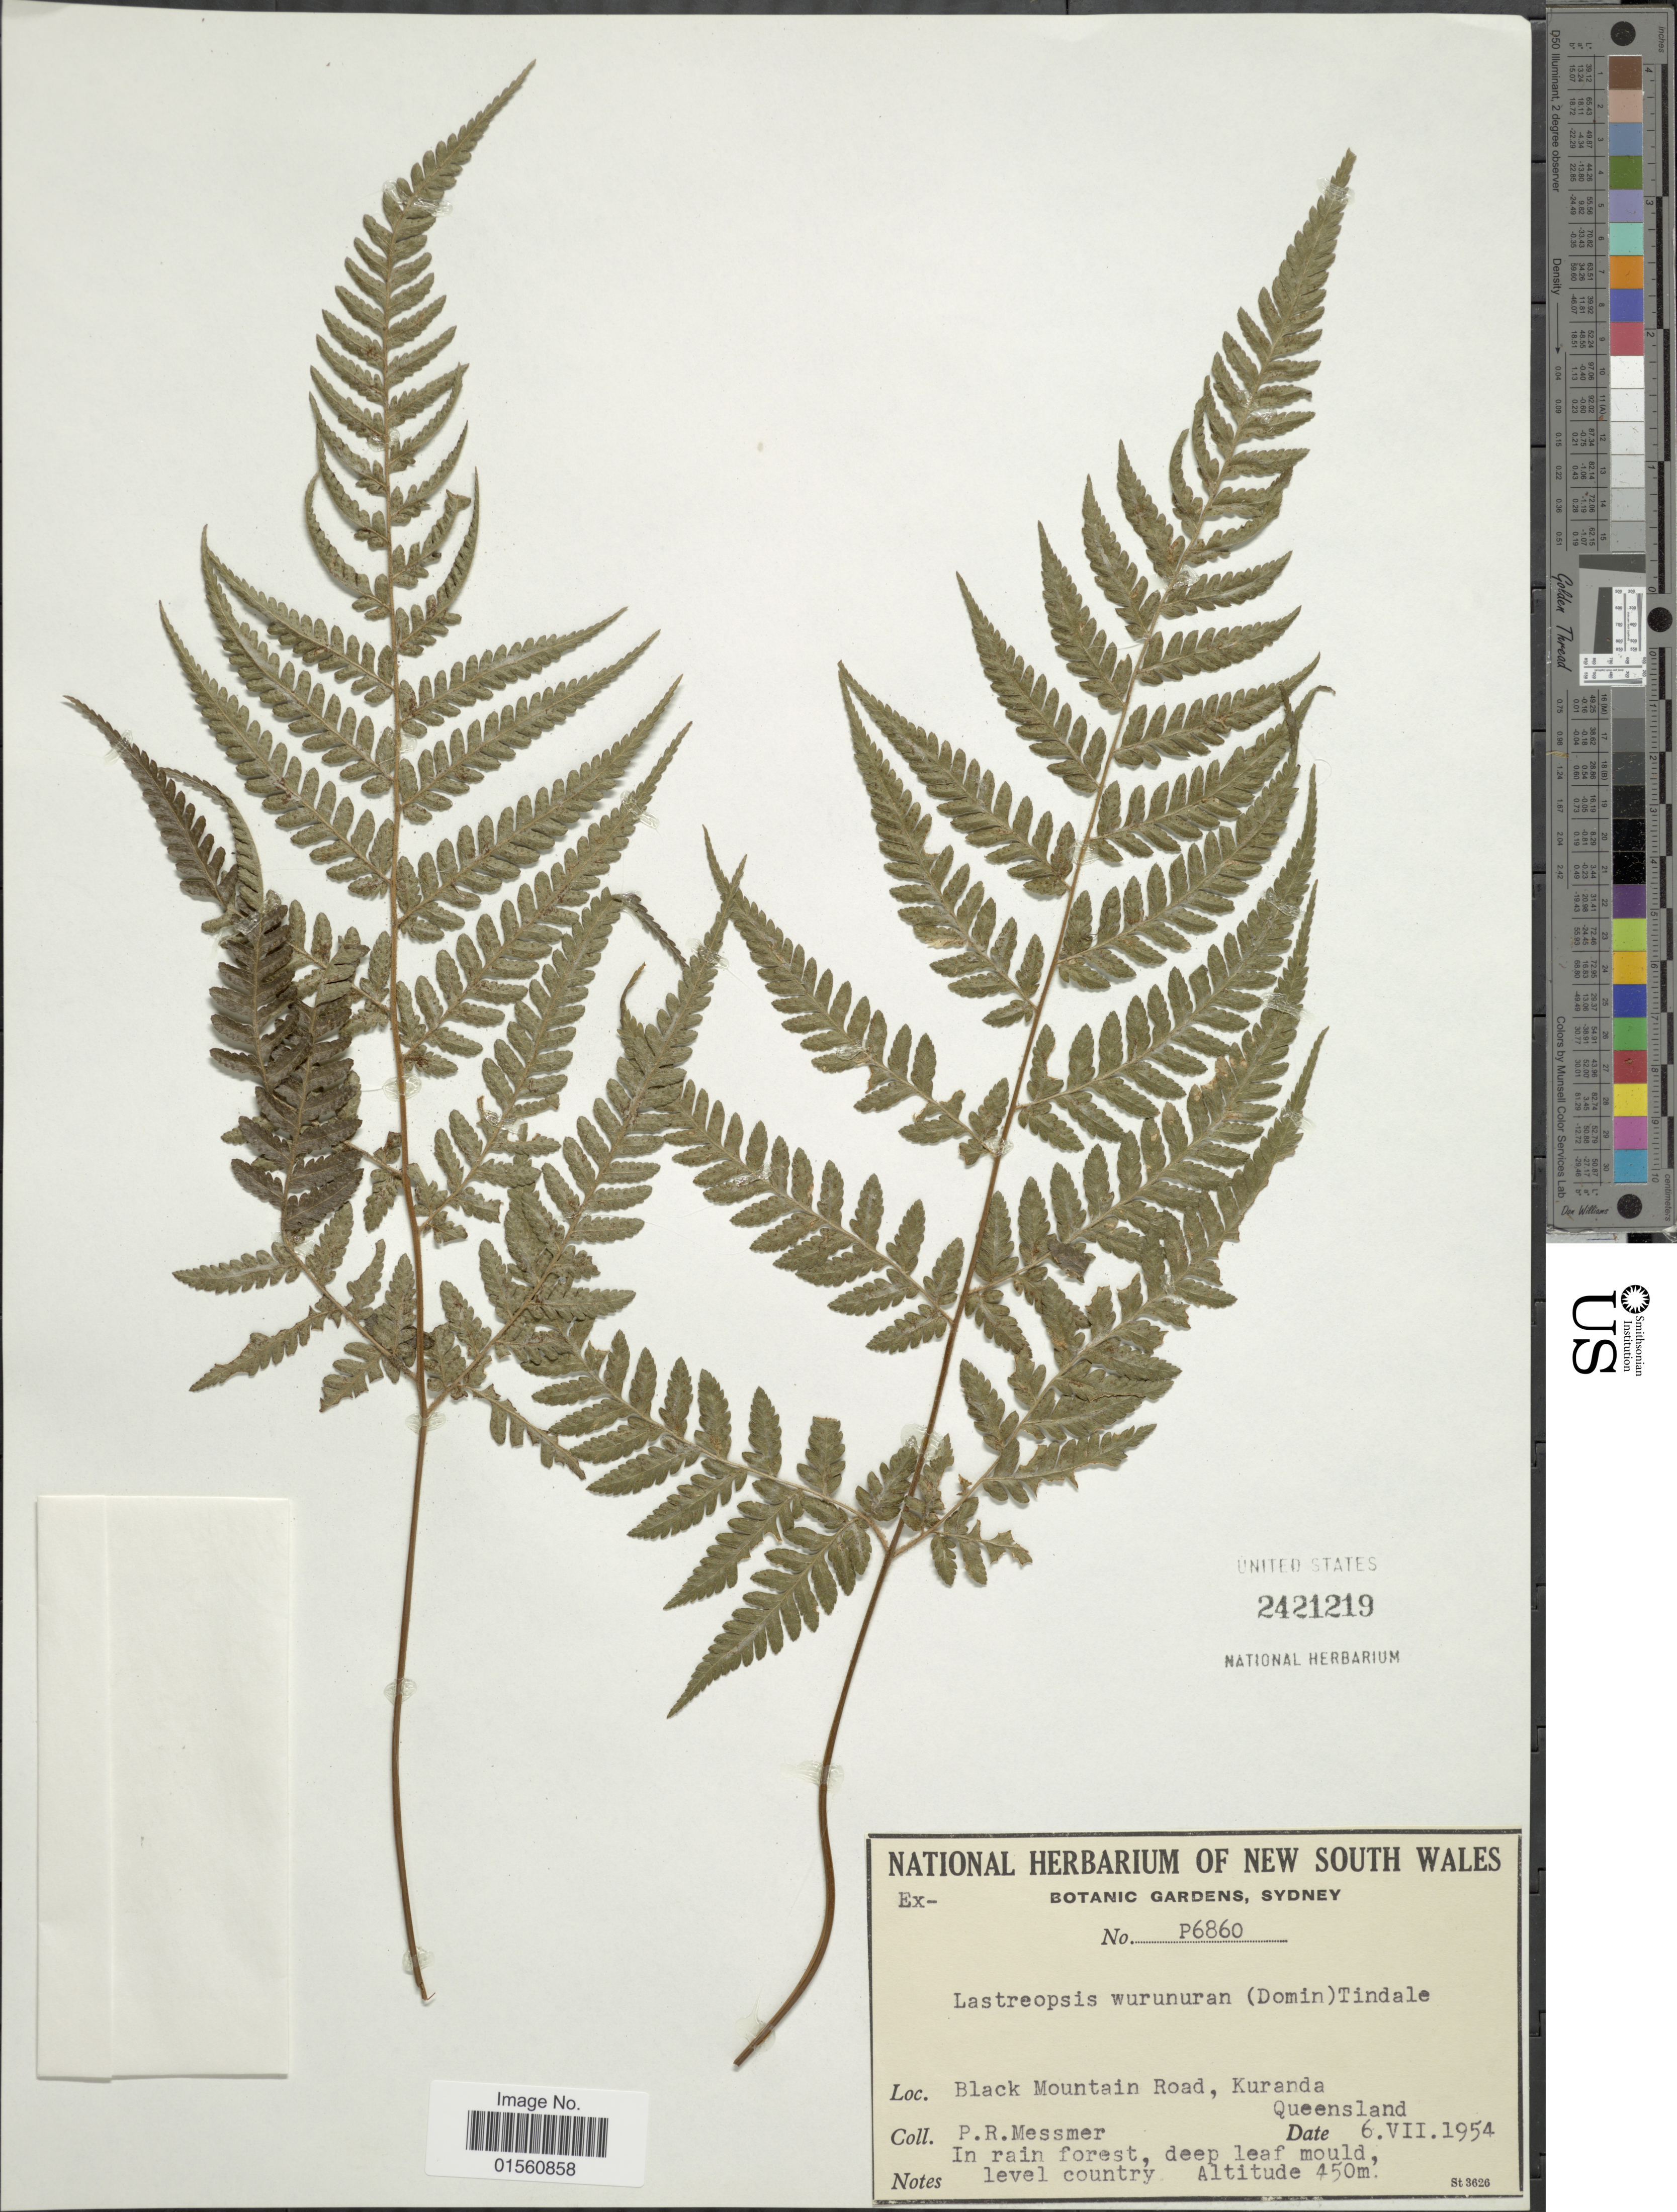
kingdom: Plantae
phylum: Tracheophyta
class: Polypodiopsida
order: Polypodiales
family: Dryopteridaceae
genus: Lastreopsis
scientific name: Lastreopsis wurunuran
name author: (Domin) Tindale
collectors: P. Messmer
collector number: P6860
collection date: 1954-07-06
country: Australia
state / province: Queensland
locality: Black Mountain Road, Kuranda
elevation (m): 450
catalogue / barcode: US 2421219